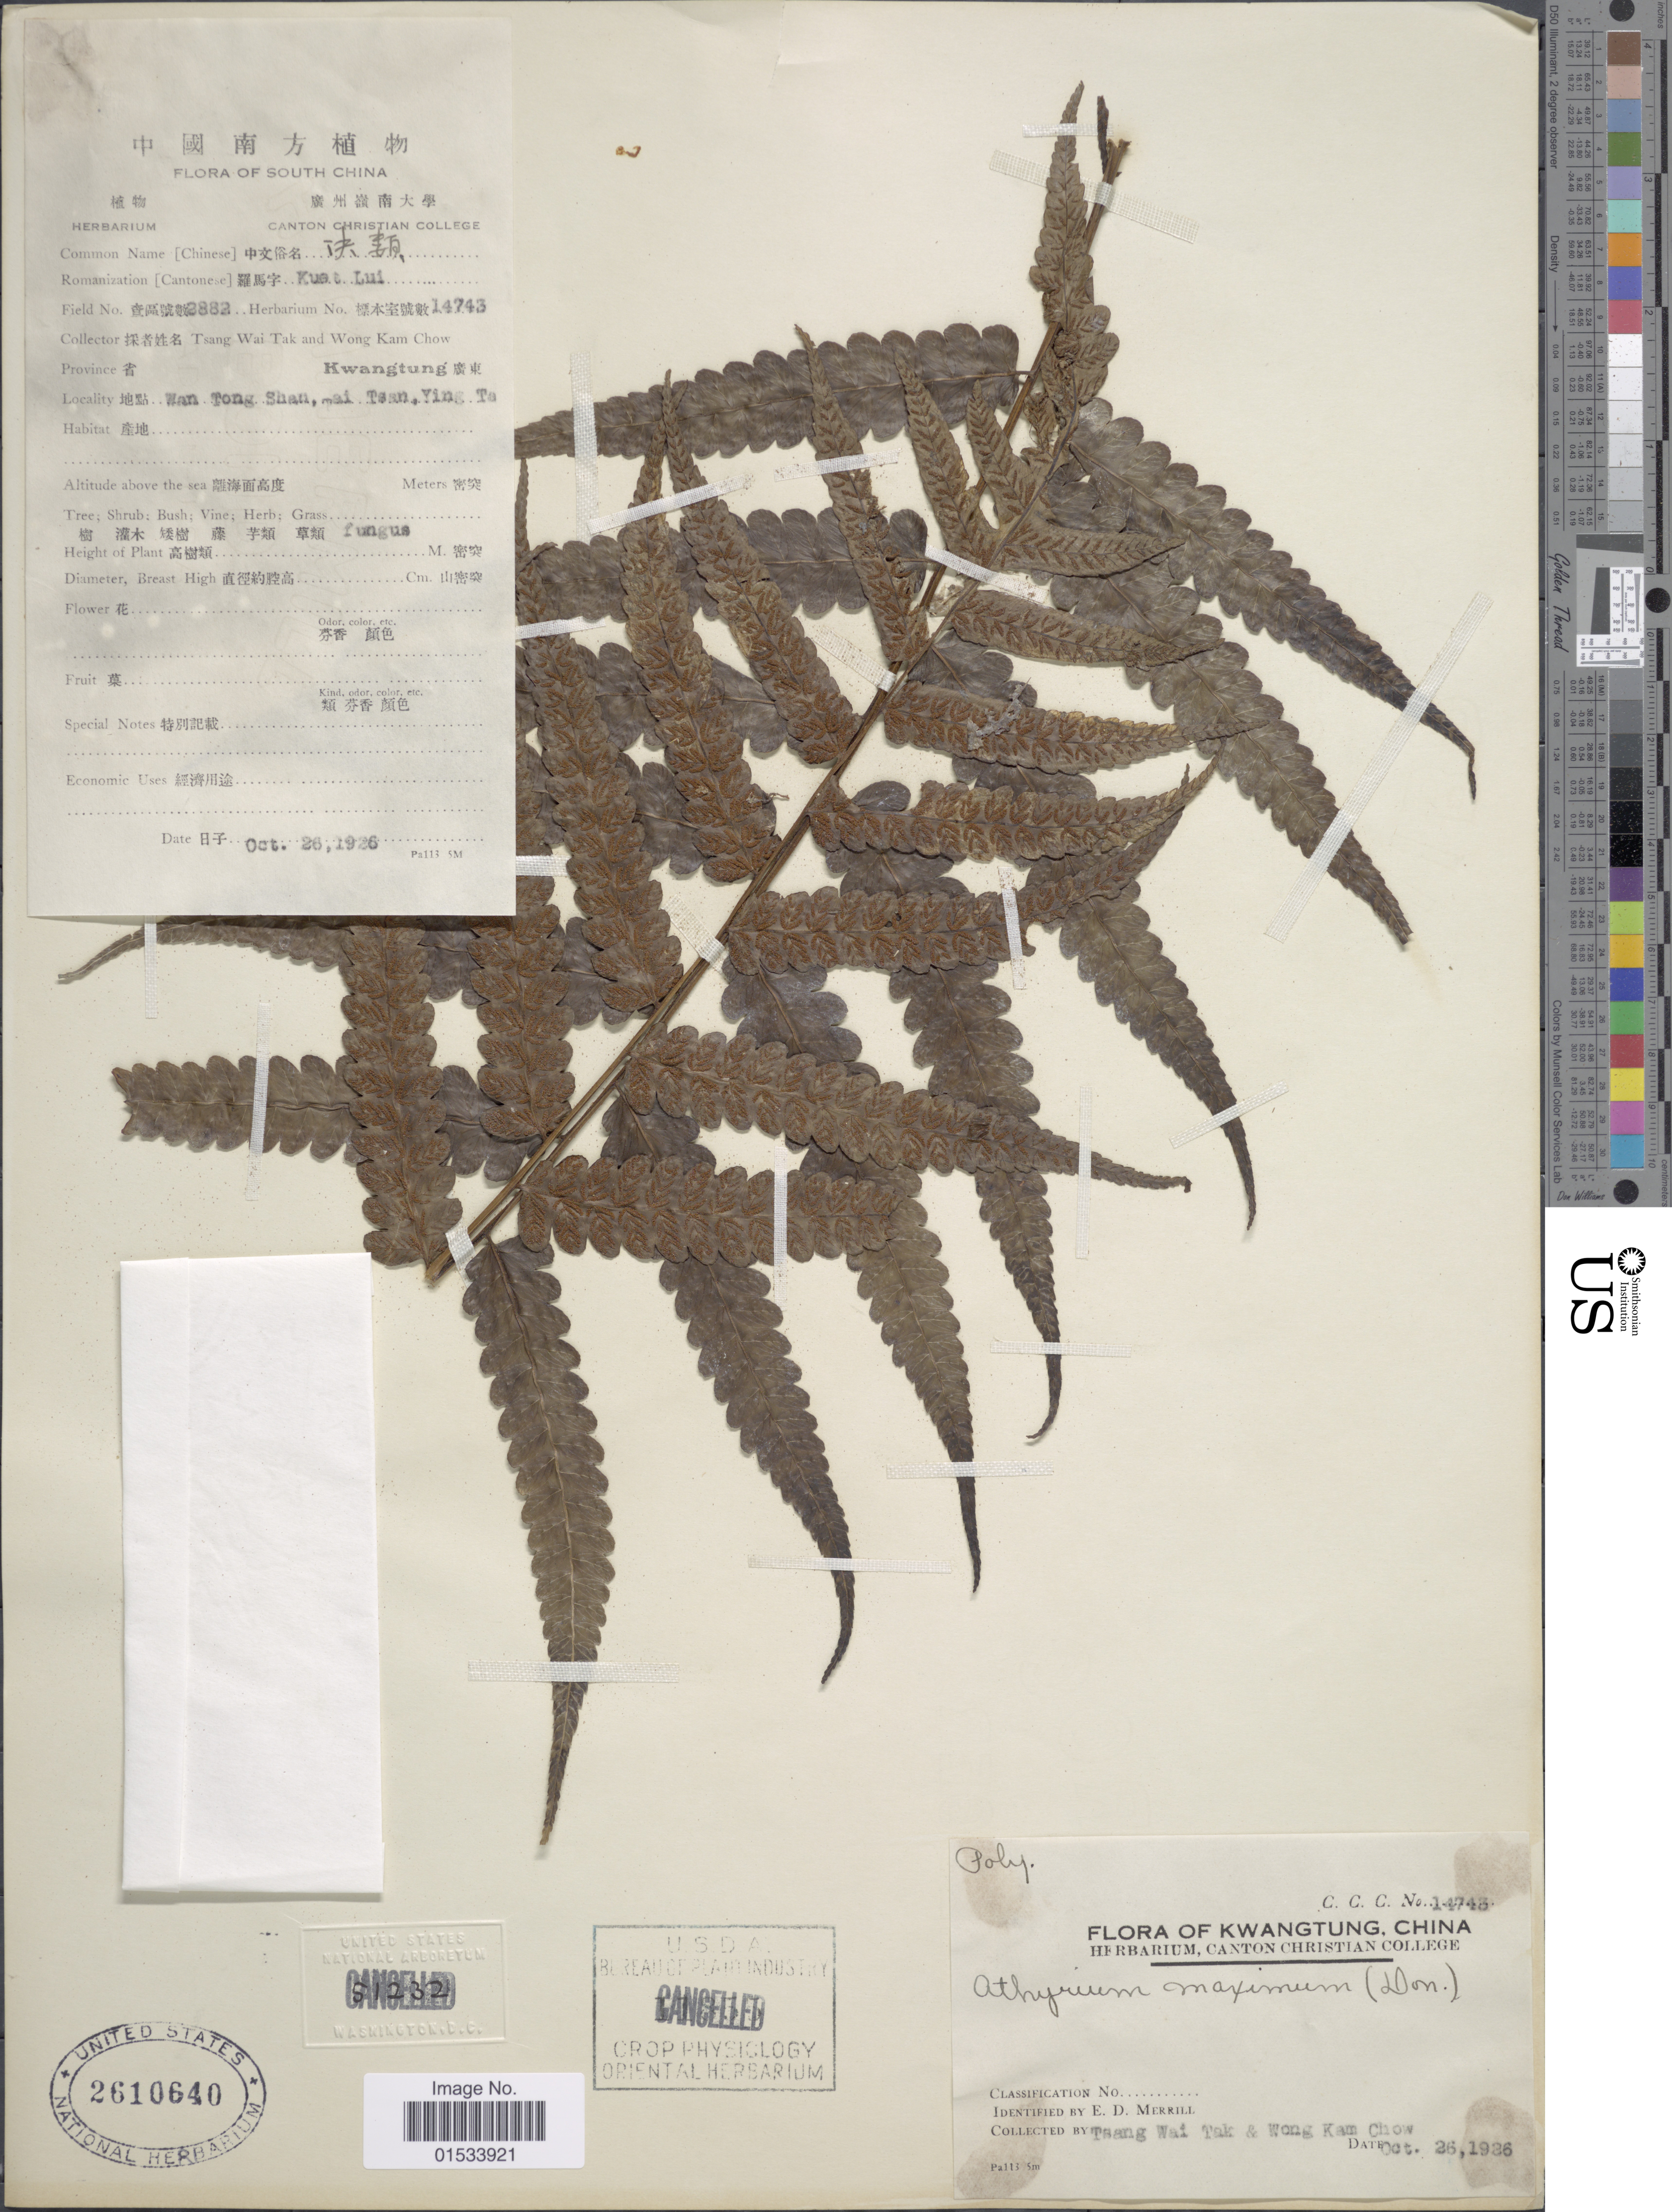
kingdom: Plantae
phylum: Tracheophyta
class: Polypodiopsida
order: Polypodiales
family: Athyriaceae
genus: Diplazium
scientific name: Diplazium maximum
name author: (D. Don) C. Chr.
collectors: W. T. Tsang & W. Chow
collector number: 2882/14743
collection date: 1926-10-26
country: China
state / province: Guangdong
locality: South China, Kwangtung, Wan Tong Shan, mai Tsan, Ying, Ta [interpreted]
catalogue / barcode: US 2610640